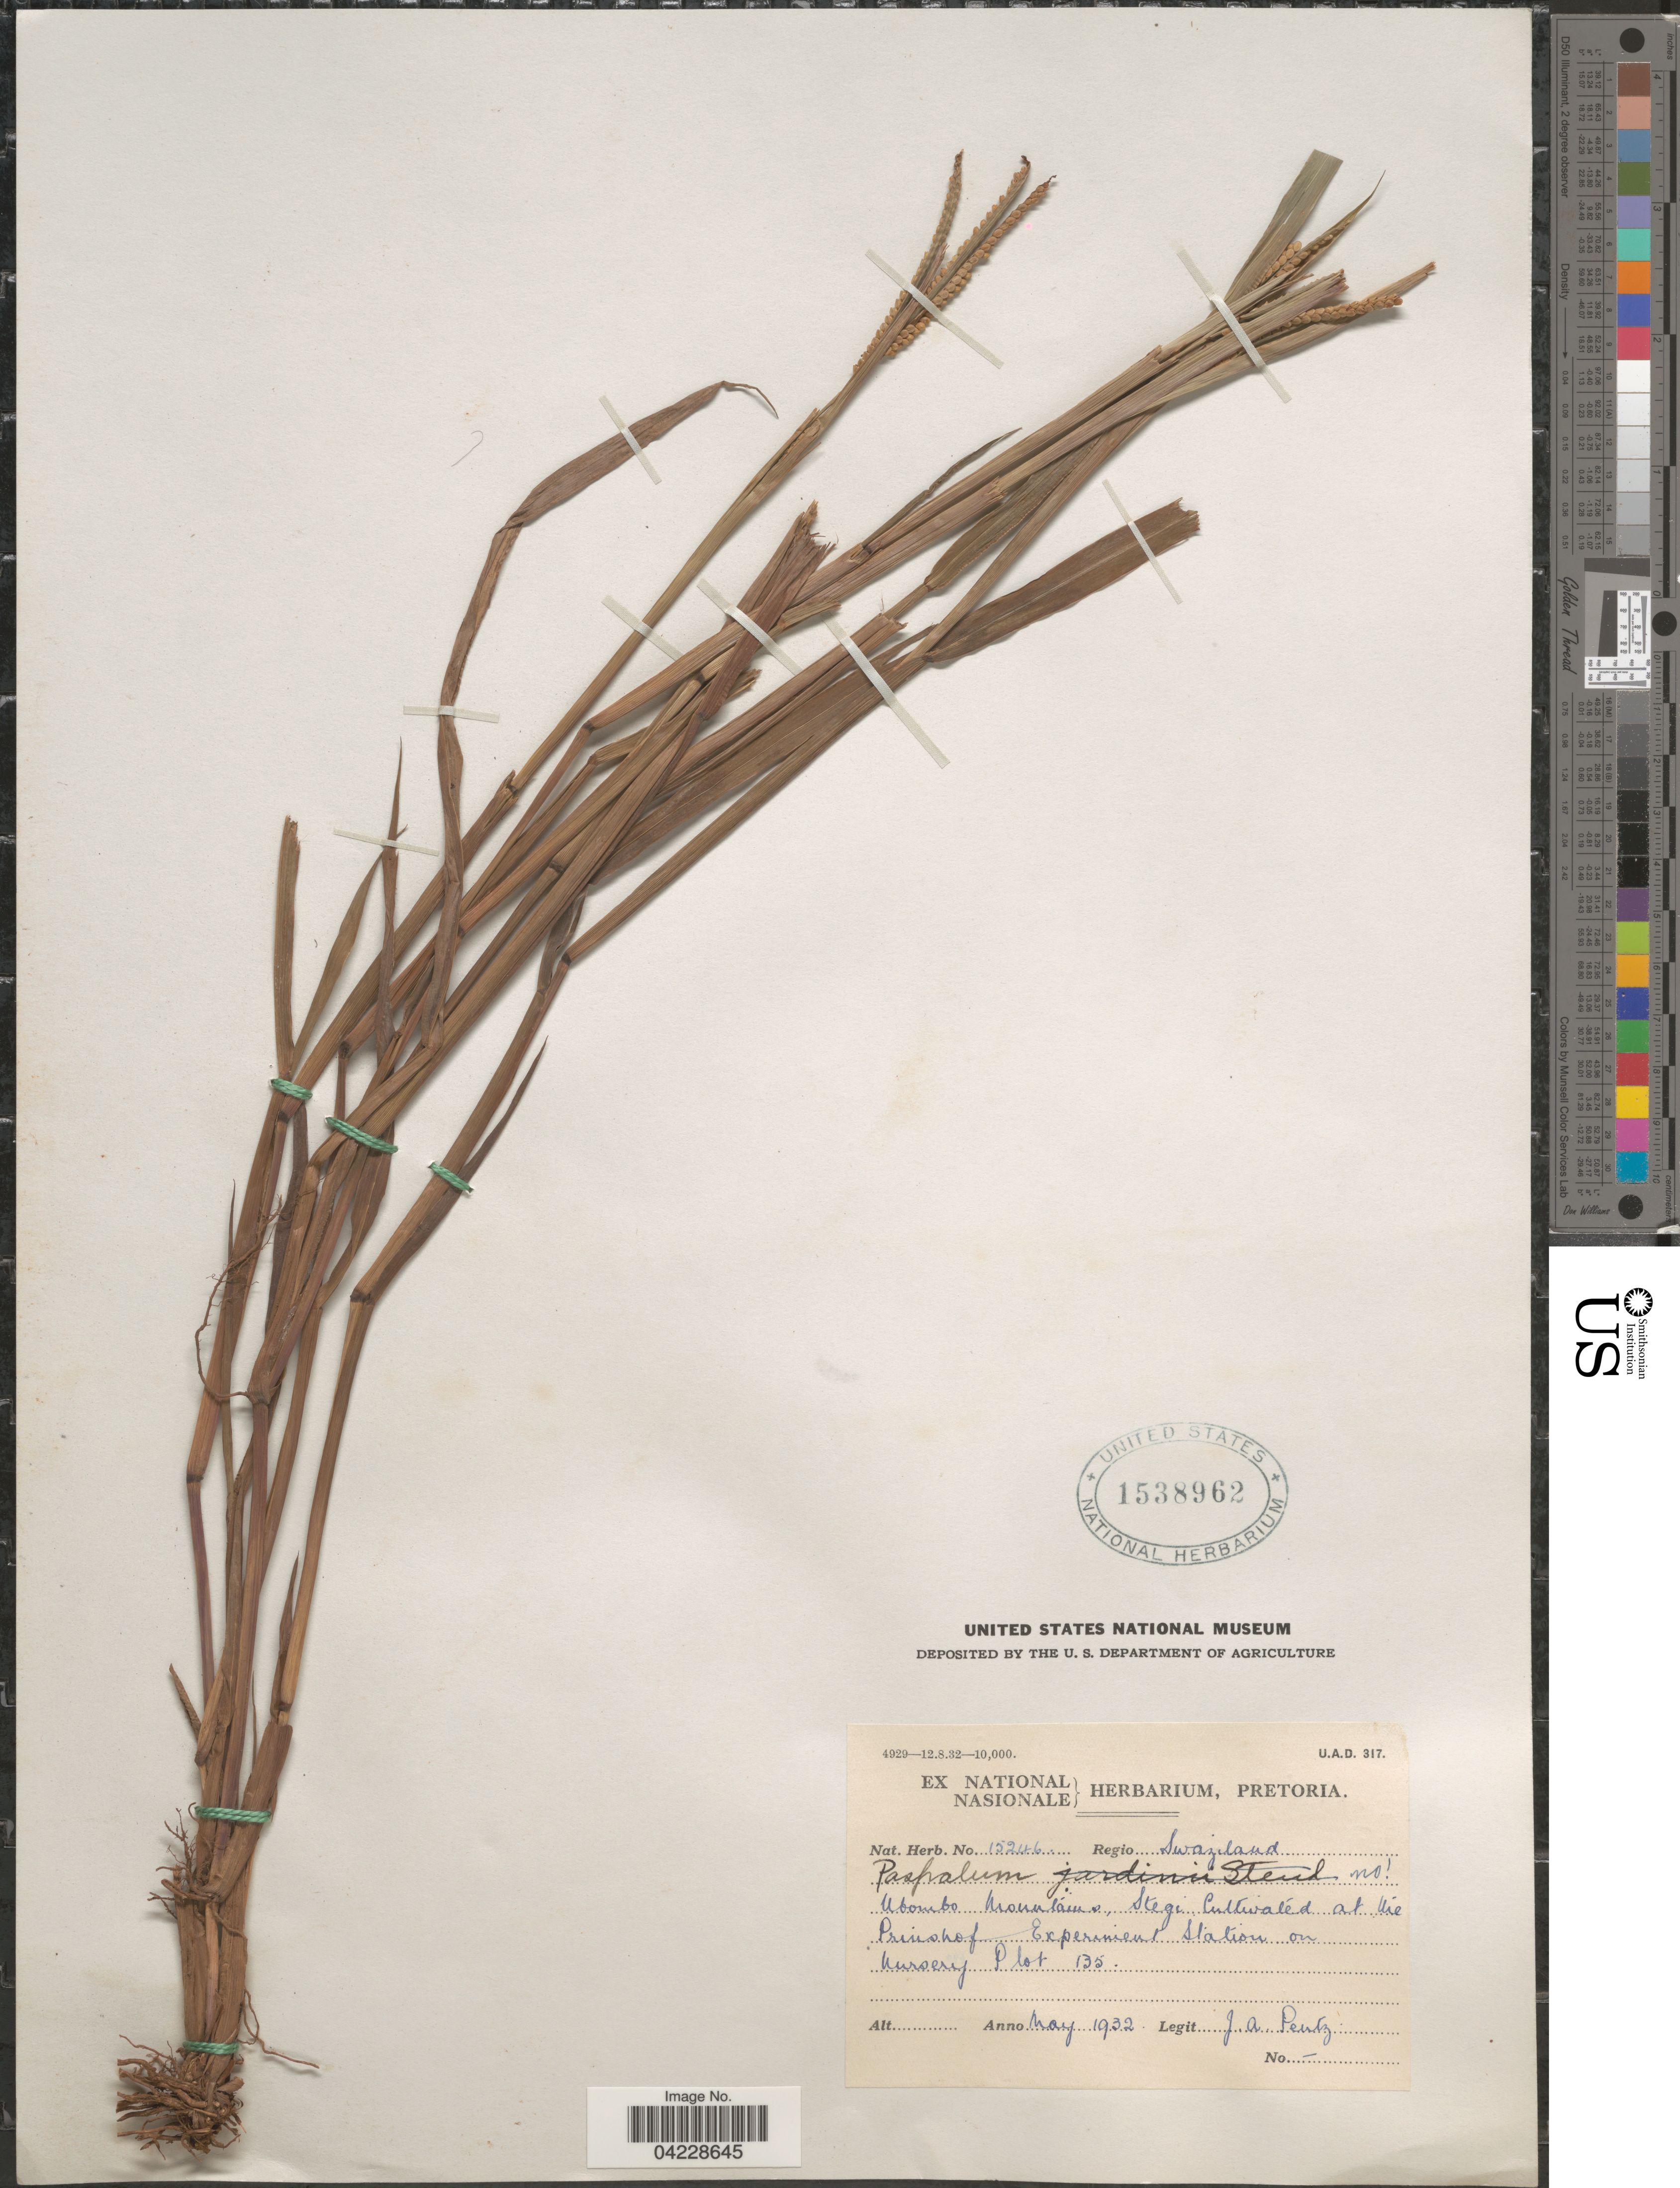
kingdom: Plantae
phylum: Tracheophyta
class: Liliopsida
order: Poales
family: Poaceae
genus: Paspalum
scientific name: Paspalum scrobiculatum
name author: L.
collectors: J. Pentz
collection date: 1932-05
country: Eswatini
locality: At the Prinshof Experiment Station on Nursery Plot 135.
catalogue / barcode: US 1538962